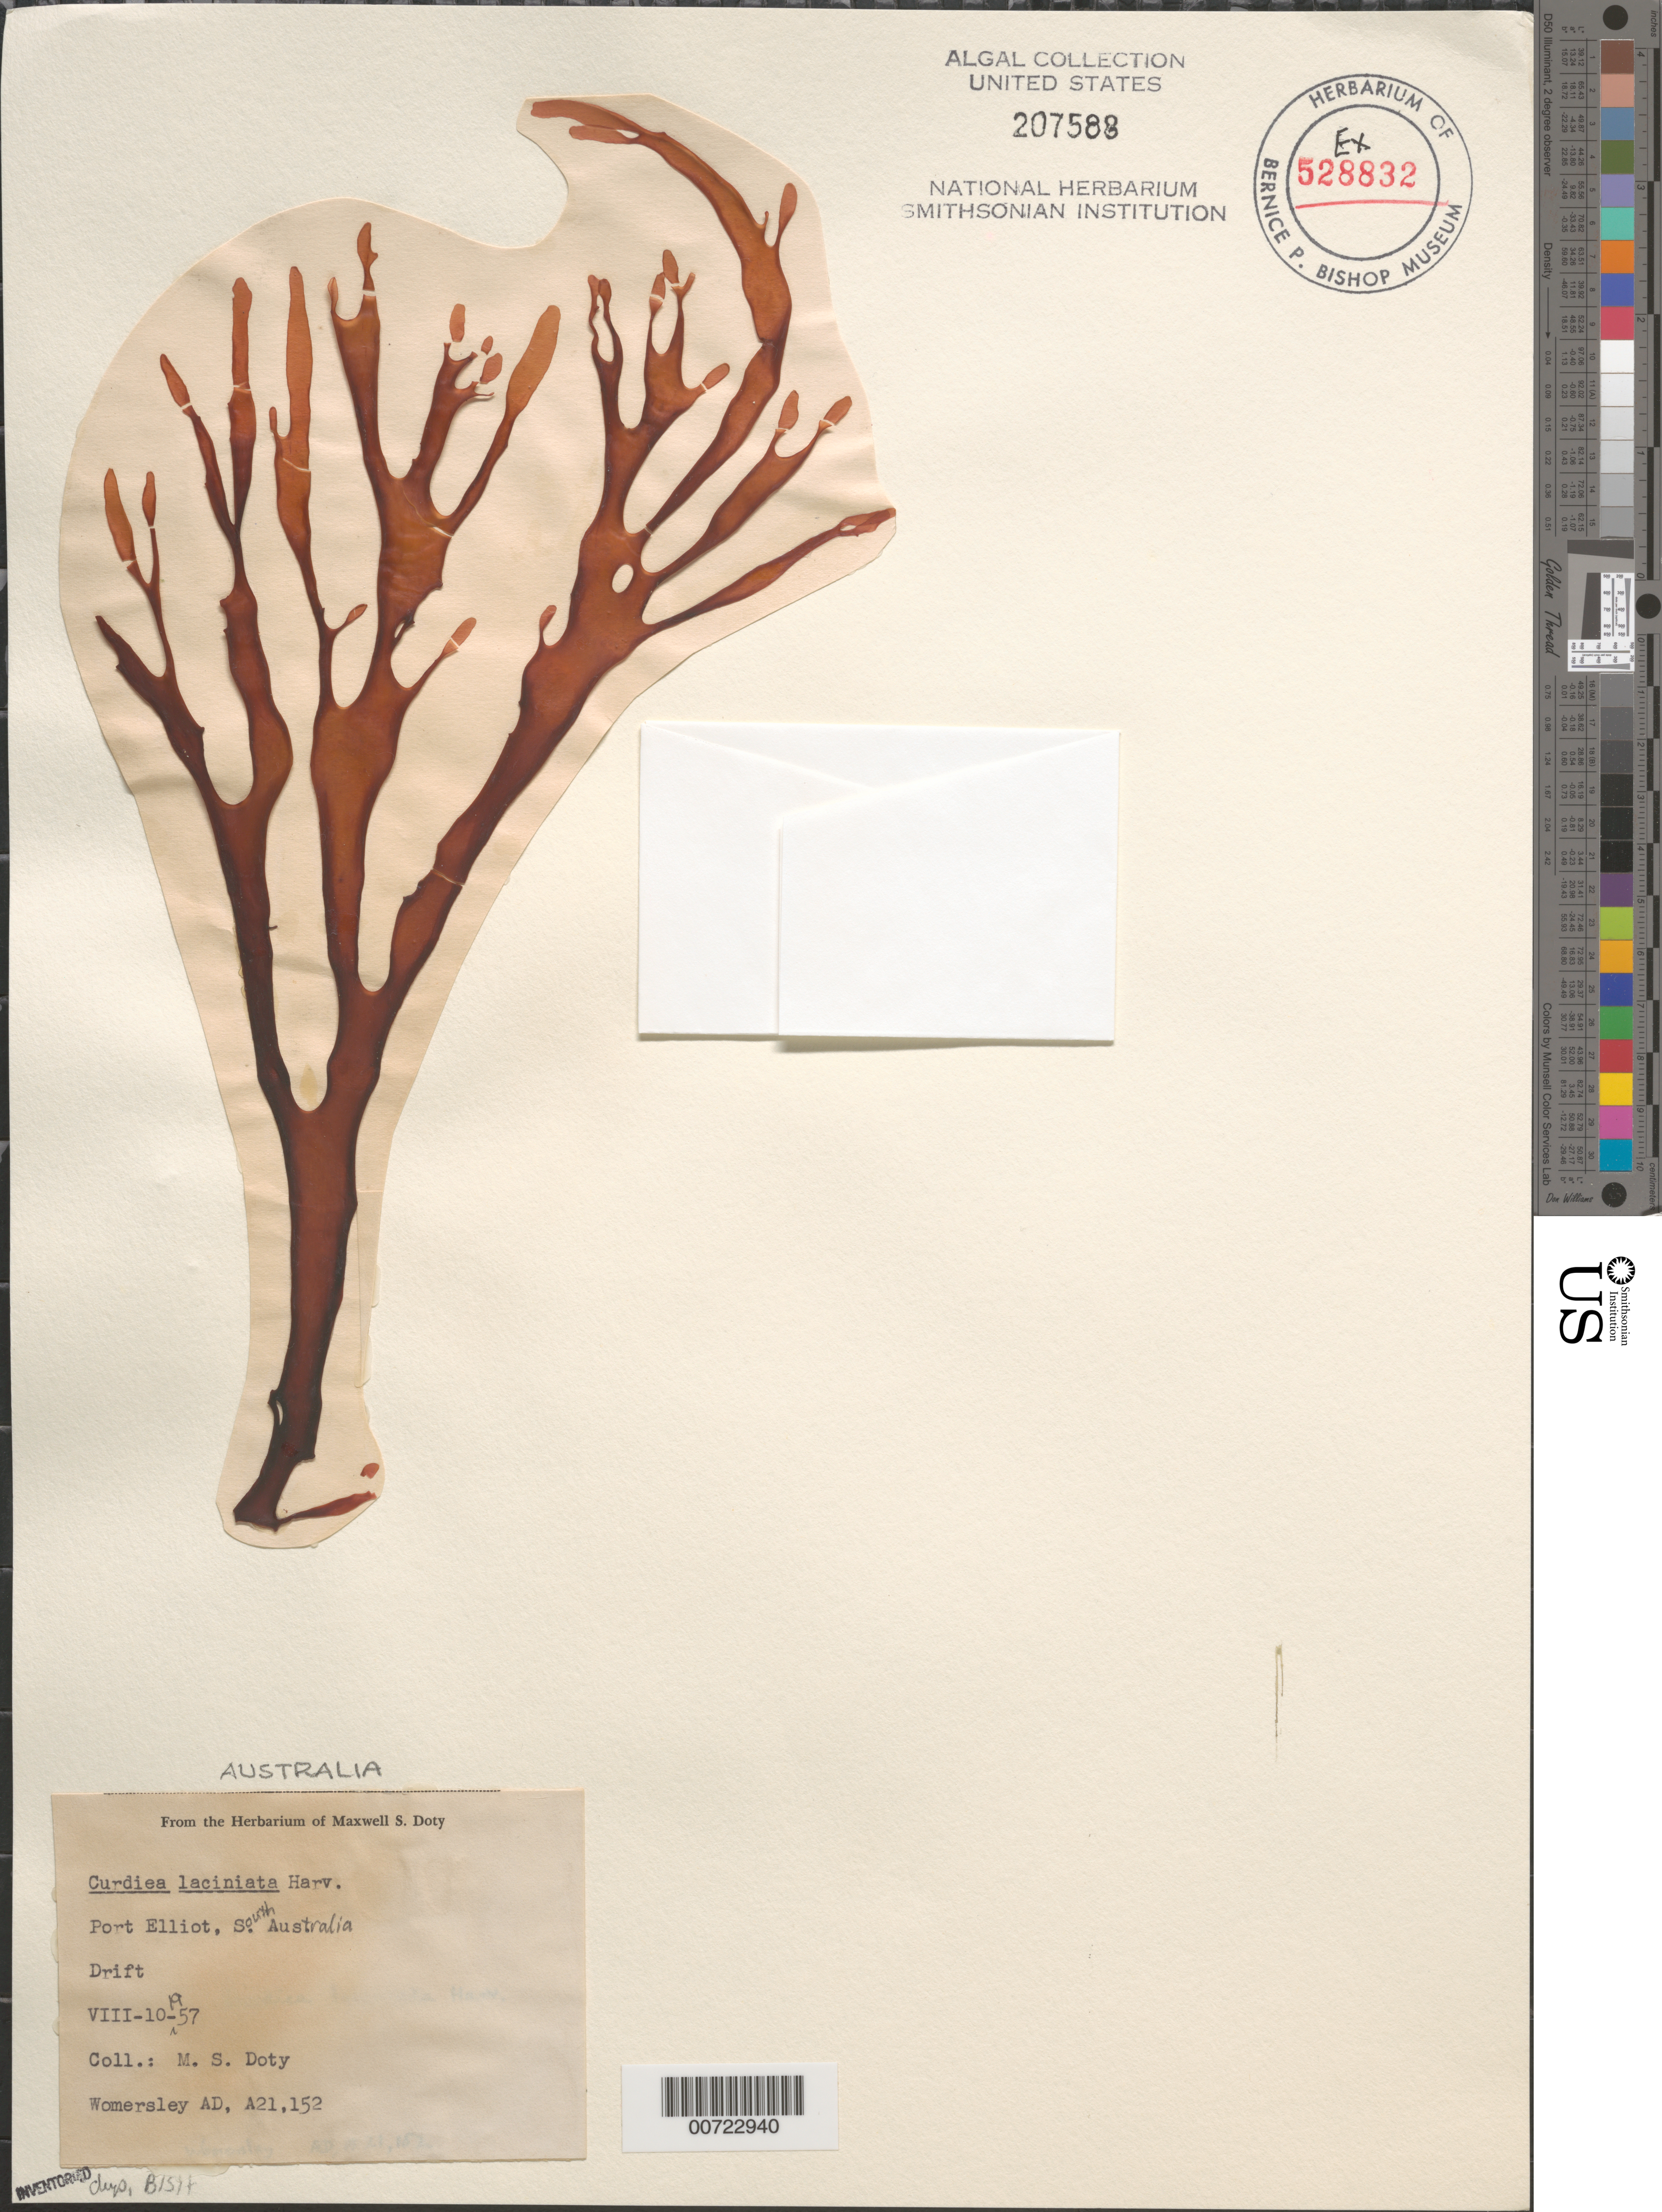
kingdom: Plantae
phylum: Rhodophyta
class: Florideophyceae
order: Gracilariales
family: Gracilariaceae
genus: Curdiea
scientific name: Curdiea angustata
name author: (Sonder) A.J.K. Millar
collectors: M. S. Doty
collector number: AD A21152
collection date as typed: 10 Aug 1957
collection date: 1957-08-10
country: Australia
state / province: South Australia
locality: Port Elliot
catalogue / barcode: US 207588